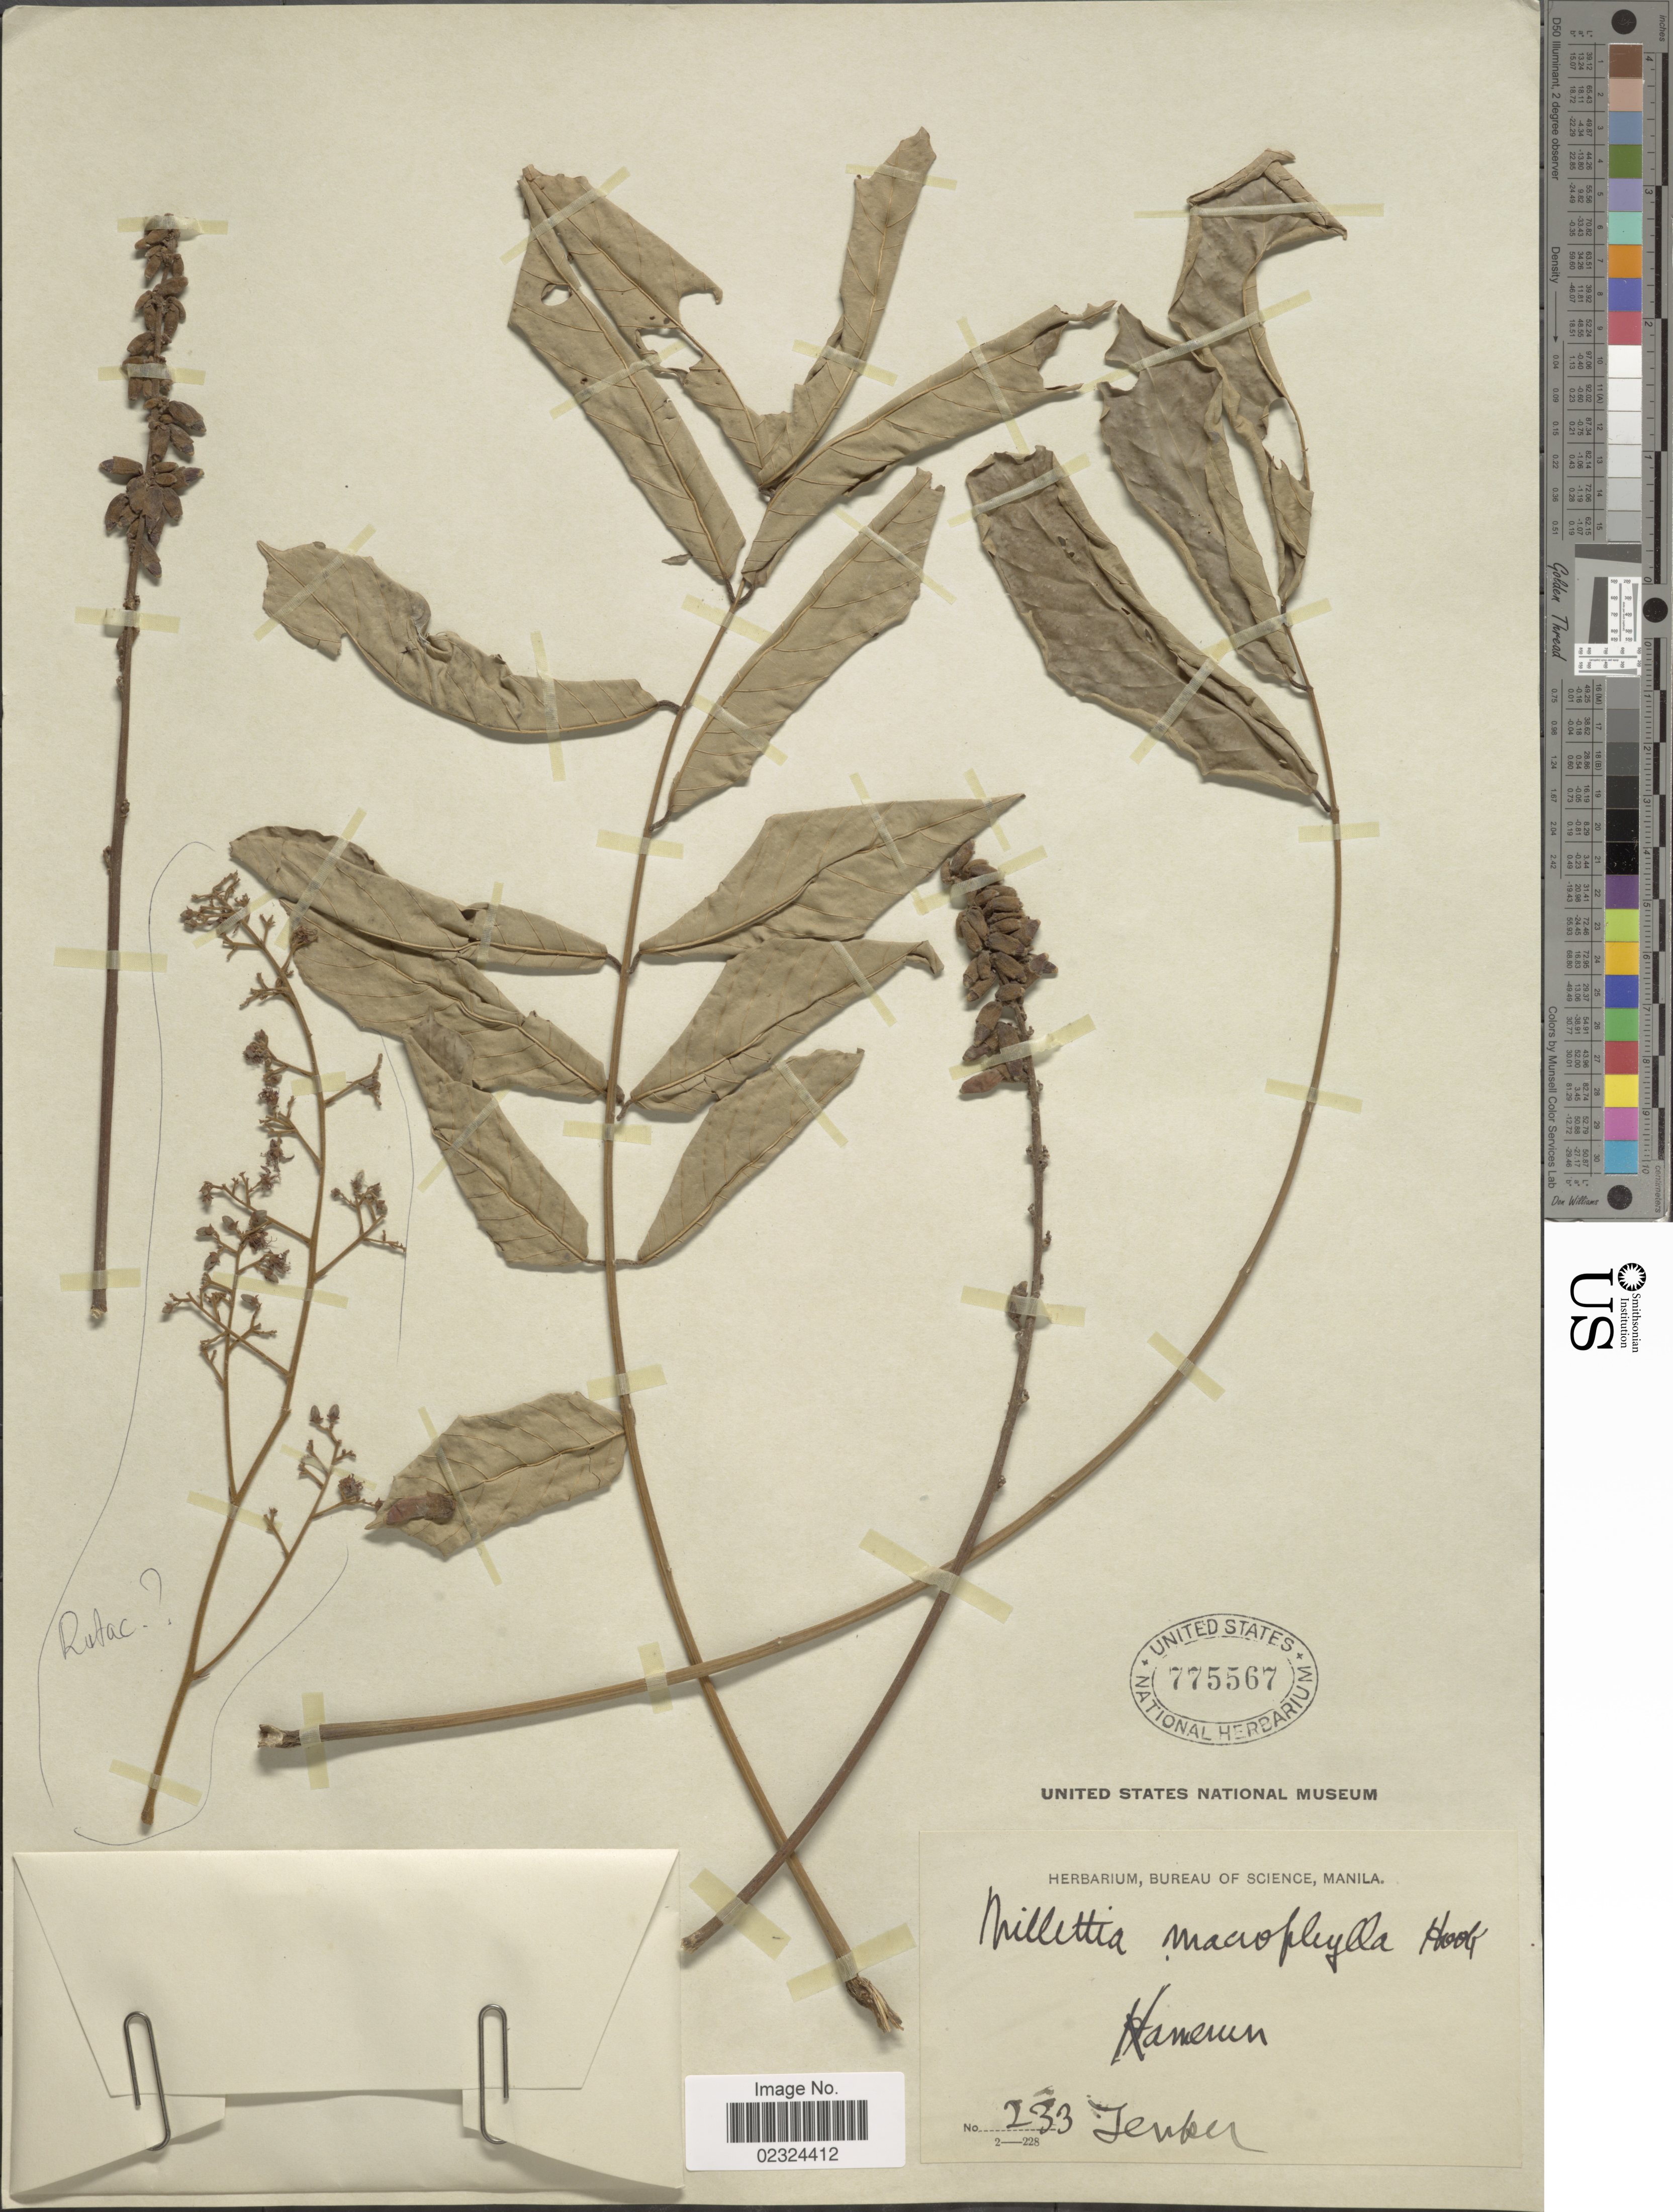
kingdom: Plantae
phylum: Tracheophyta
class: Magnoliopsida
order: Fabales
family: Fabaceae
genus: Millettia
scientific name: Millettia macrophylla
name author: Benth.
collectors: G. A. Zenker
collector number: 233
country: Cameroon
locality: Kamerun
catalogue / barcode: US 775567